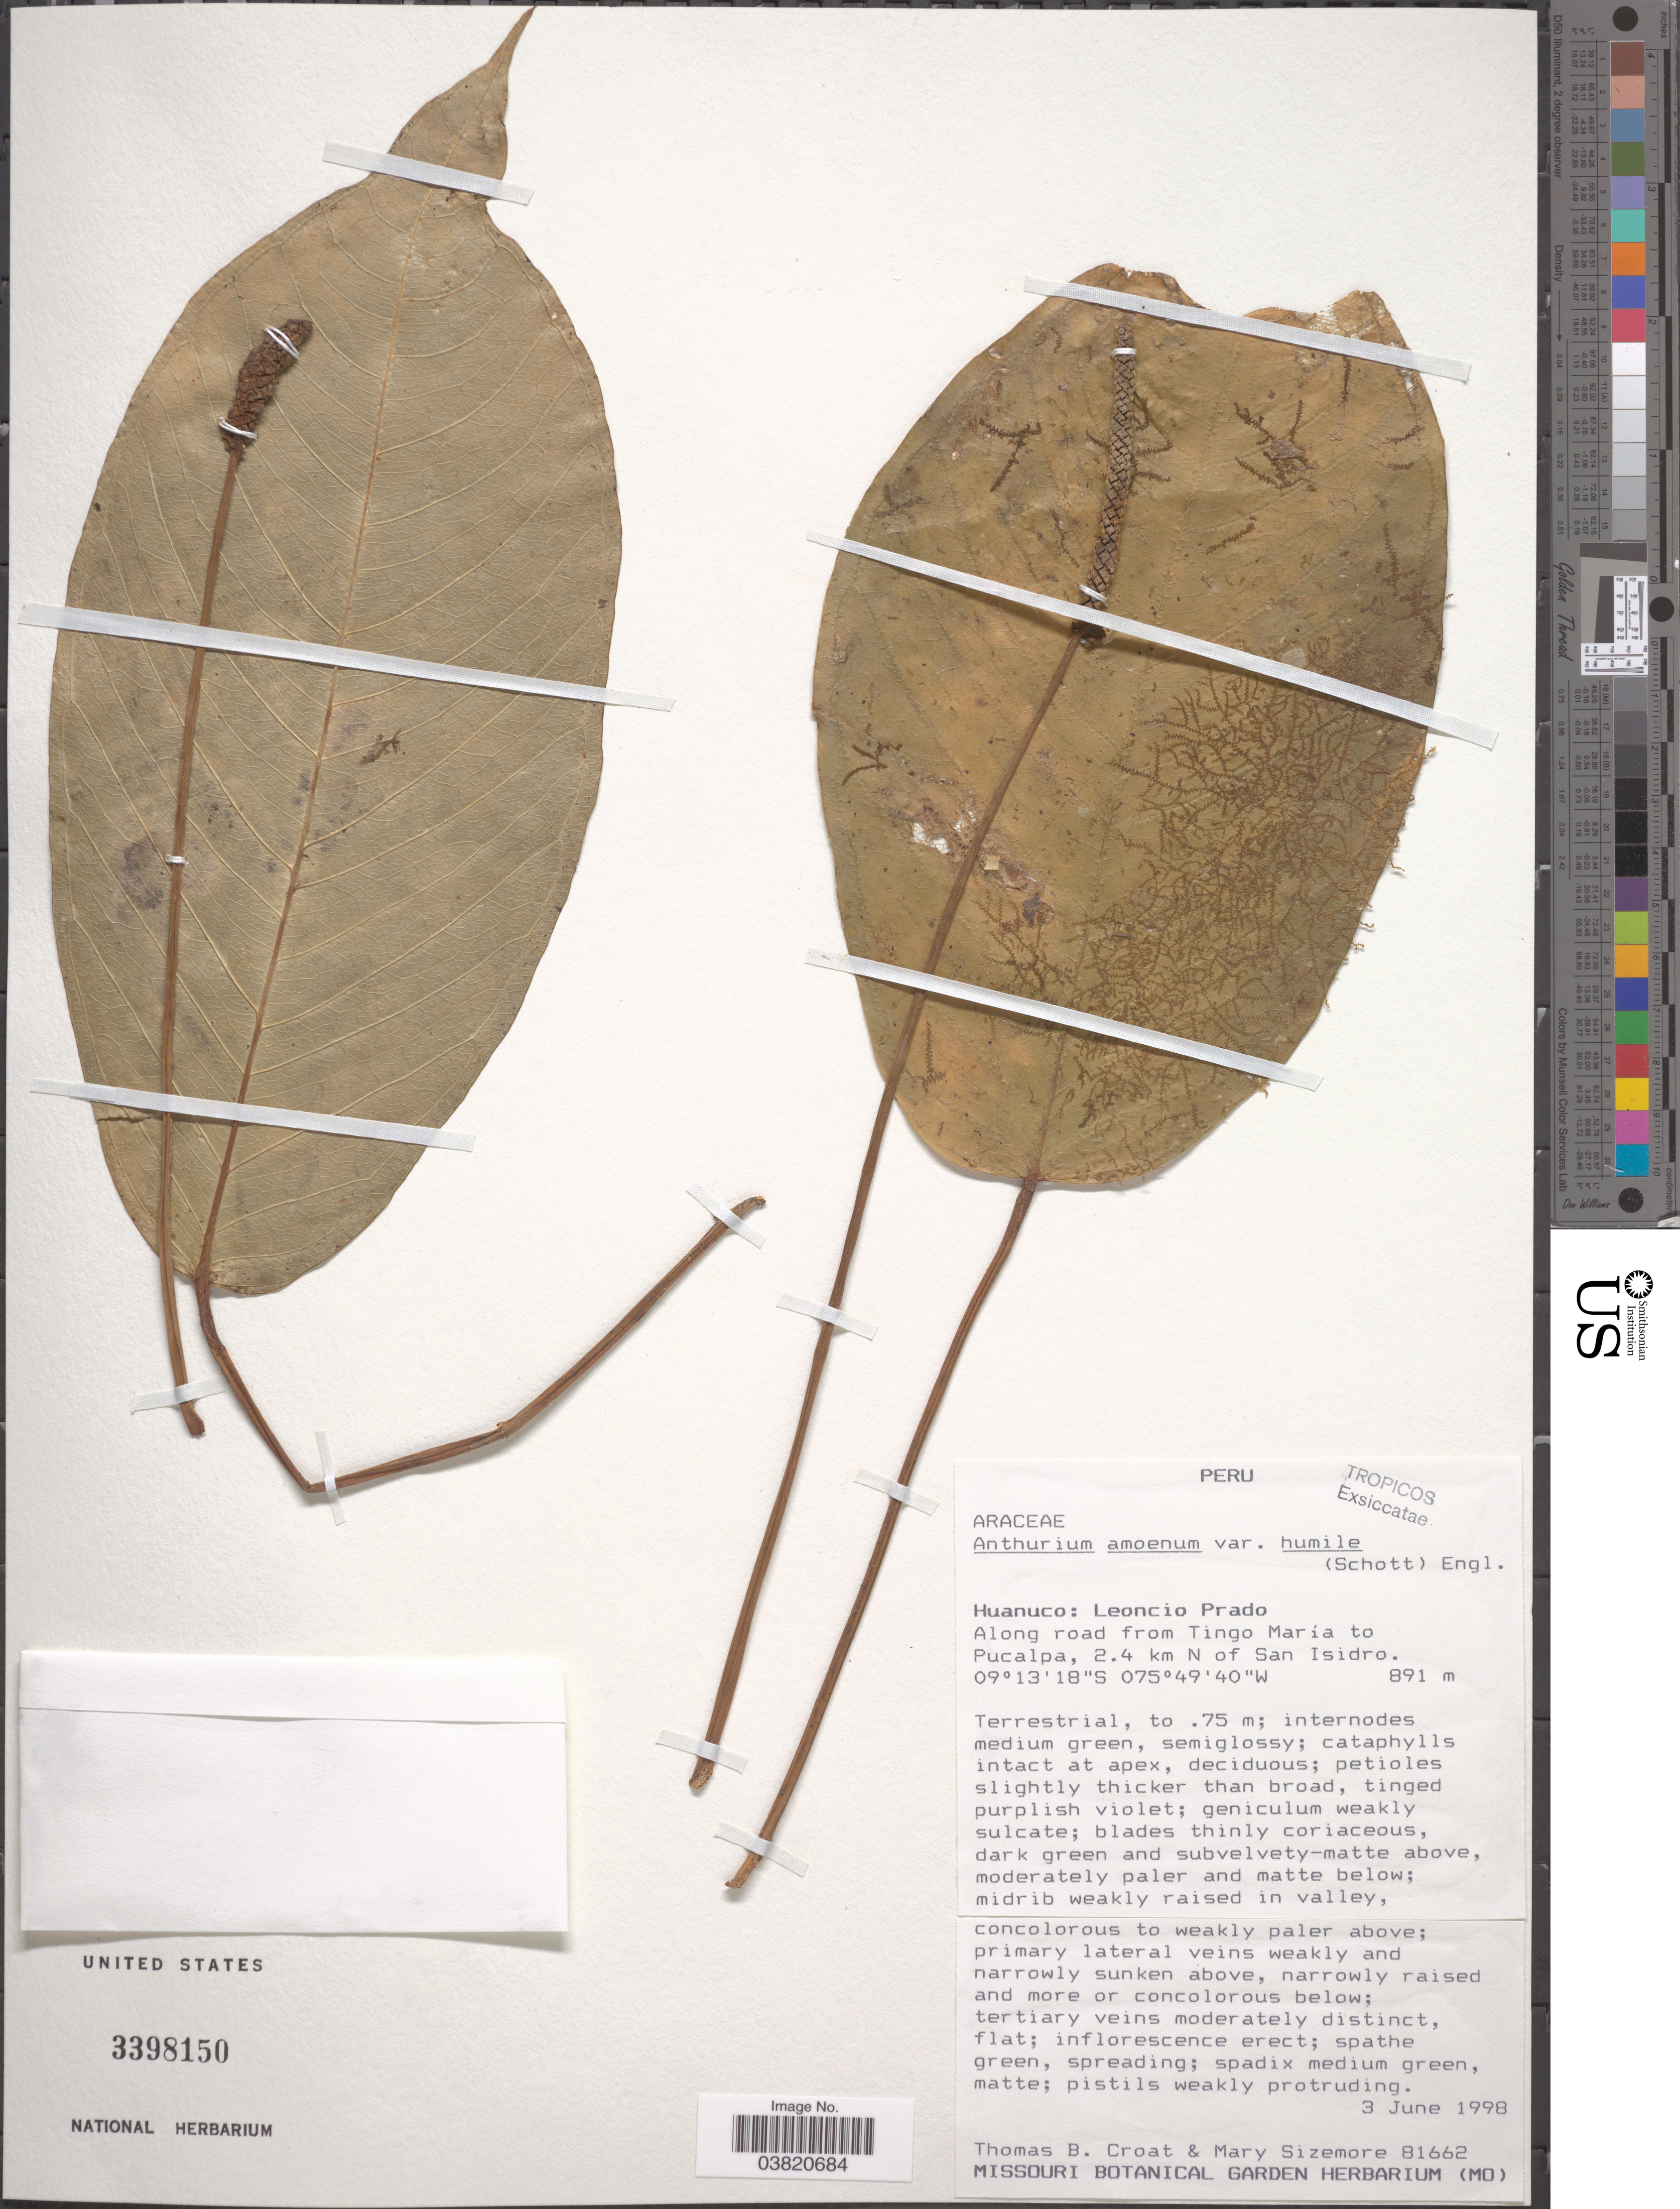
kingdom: Plantae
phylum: Tracheophyta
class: Liliopsida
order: Alismatales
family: Araceae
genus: Anthurium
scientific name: Anthurium amoenum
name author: Kunth & C.D. Bouché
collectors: T. B. Croat & M. Sizemore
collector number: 81662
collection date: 1998-06-03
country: Peru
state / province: Huánuco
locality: Leoncio Prado. Along road from Tingo María to Pucalpa, 2.4 km N of San Isidro.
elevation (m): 891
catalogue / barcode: US 3398150